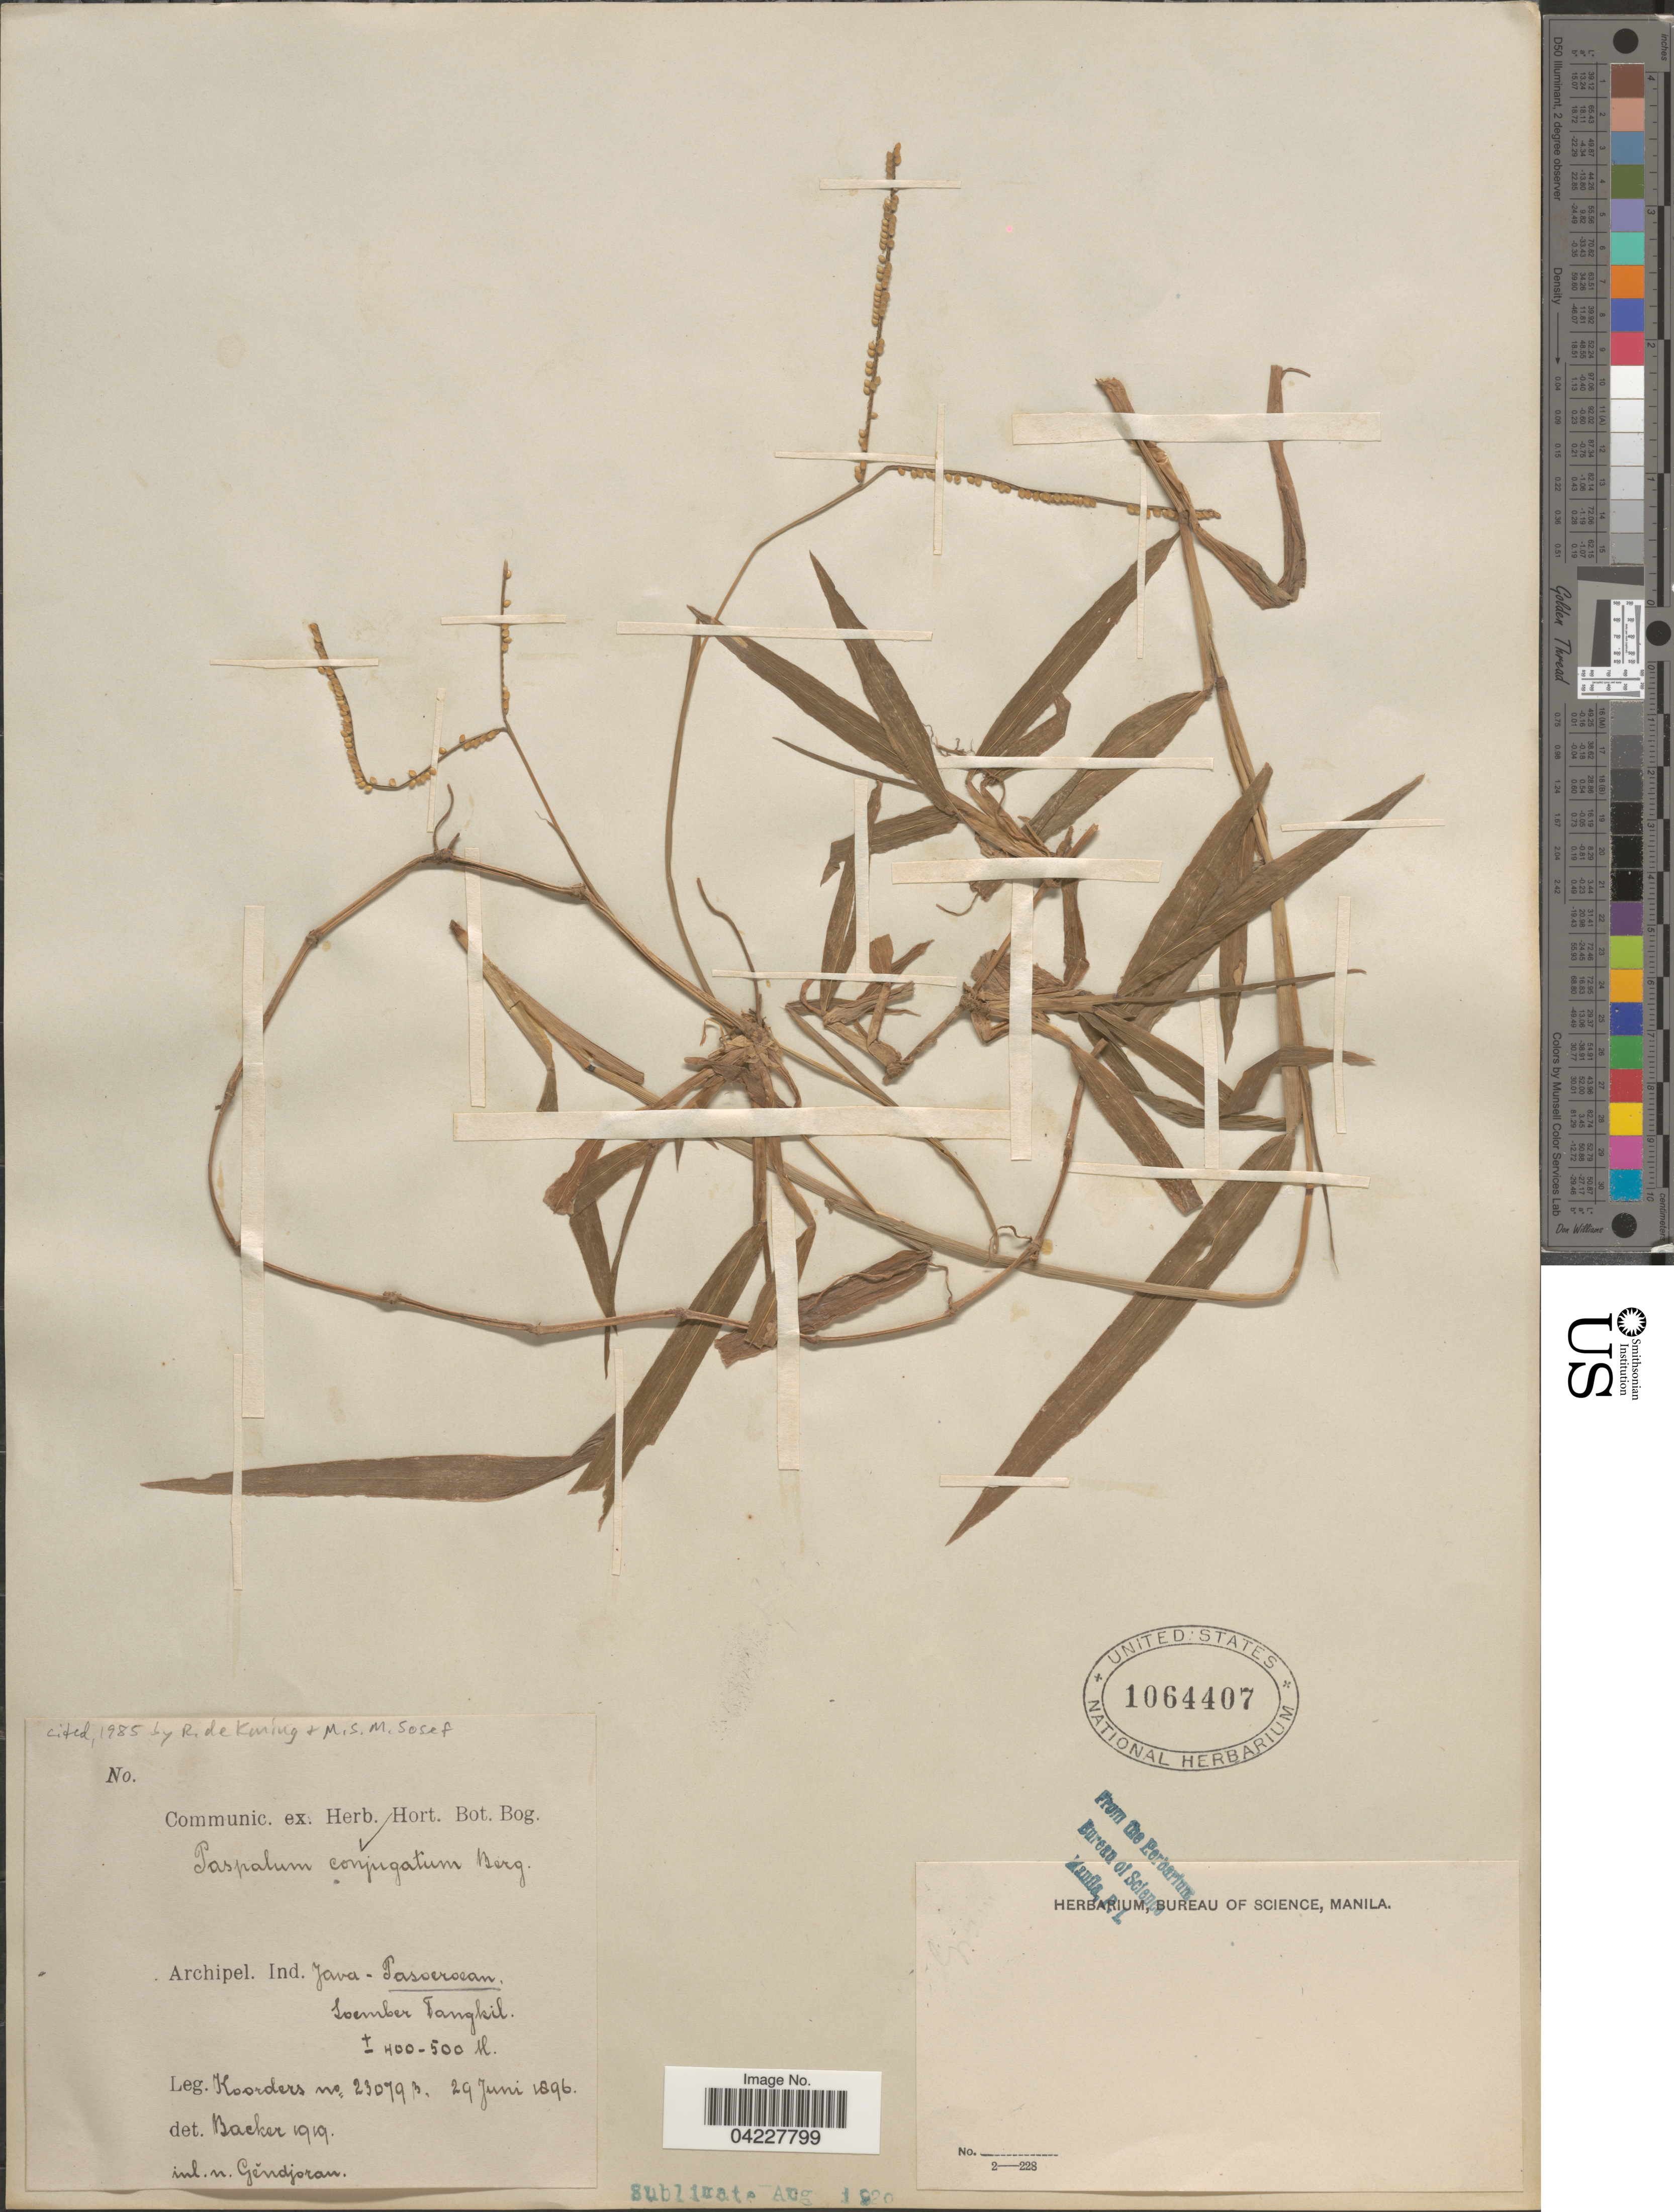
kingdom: Plantae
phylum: Tracheophyta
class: Liliopsida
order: Poales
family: Poaceae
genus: Paspalum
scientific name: Paspalum conjugatum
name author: P.J. Bergius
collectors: Koorders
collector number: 230793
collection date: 1896-06-29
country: Indonesia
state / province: Java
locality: Archipel. Ind. Java - Pasoeroean. Soember Tangkil.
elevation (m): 400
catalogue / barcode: US 1064407